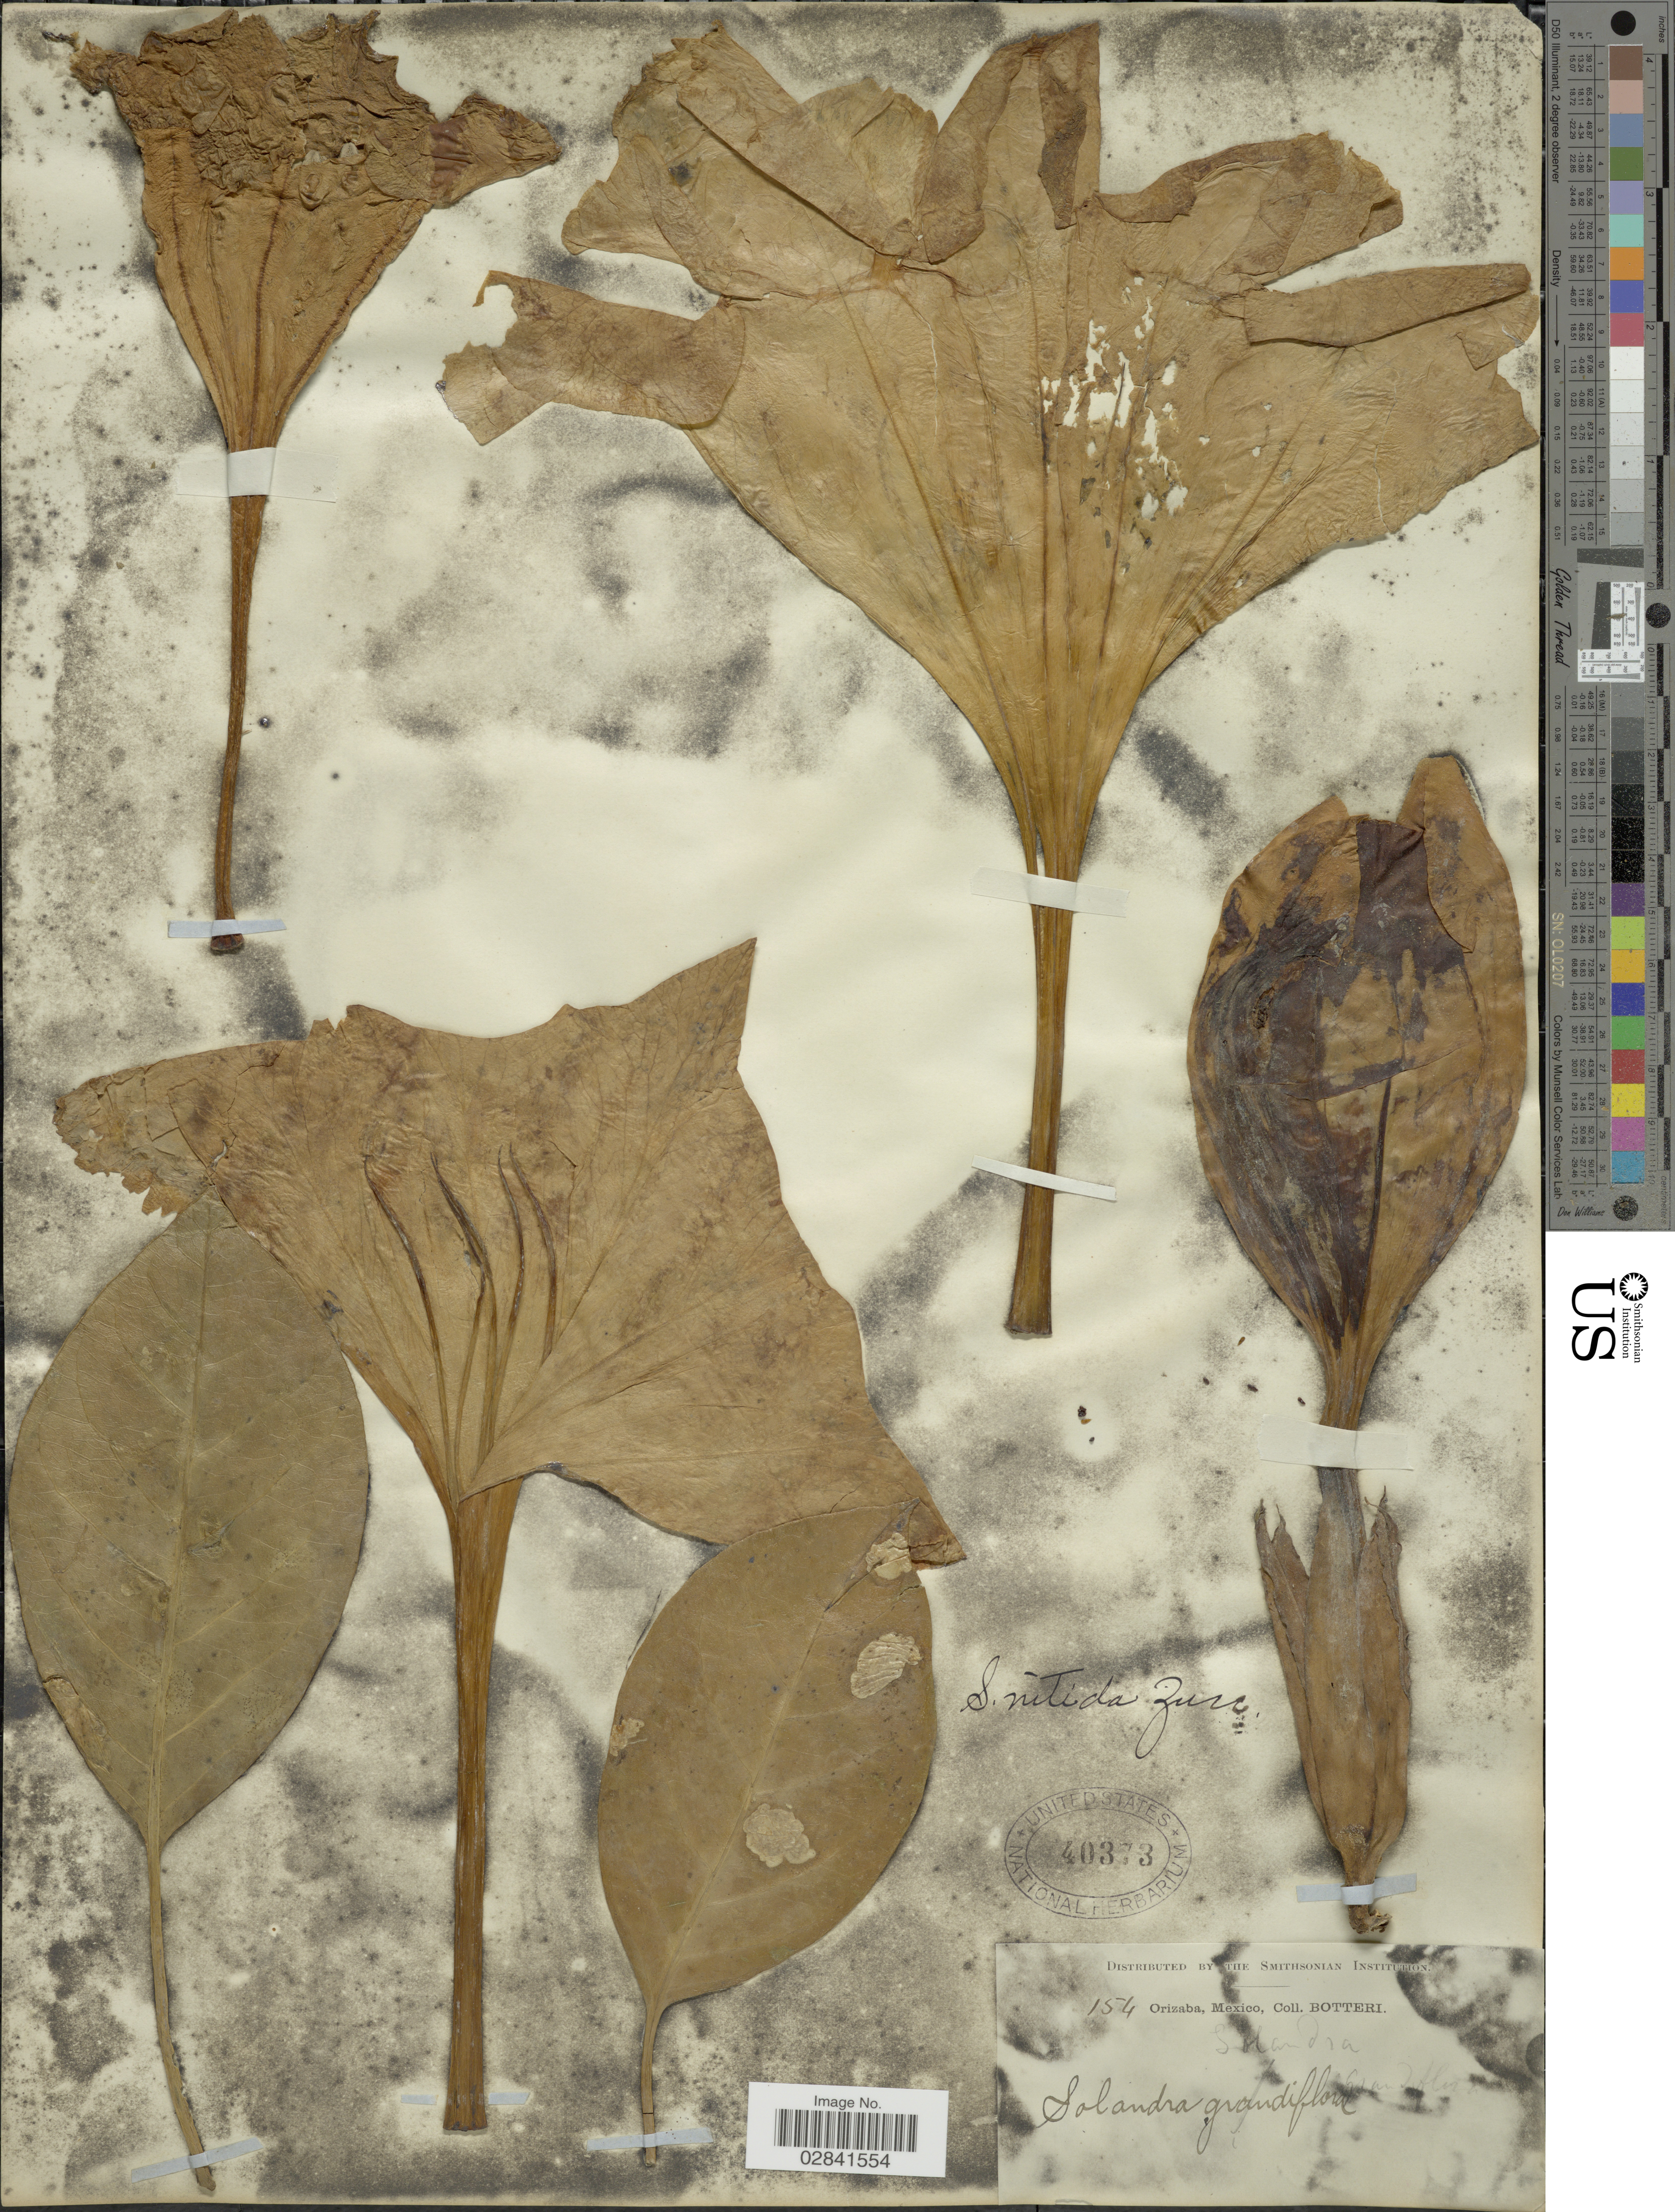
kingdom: Plantae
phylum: Tracheophyta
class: Magnoliopsida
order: Solanales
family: Solanaceae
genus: Solandra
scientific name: Solandra maxima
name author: (Sessé & Moc.) P.S. Green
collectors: -. Botteri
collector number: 154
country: Mexico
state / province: Veracruz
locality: Orizaba.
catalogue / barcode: US 40373